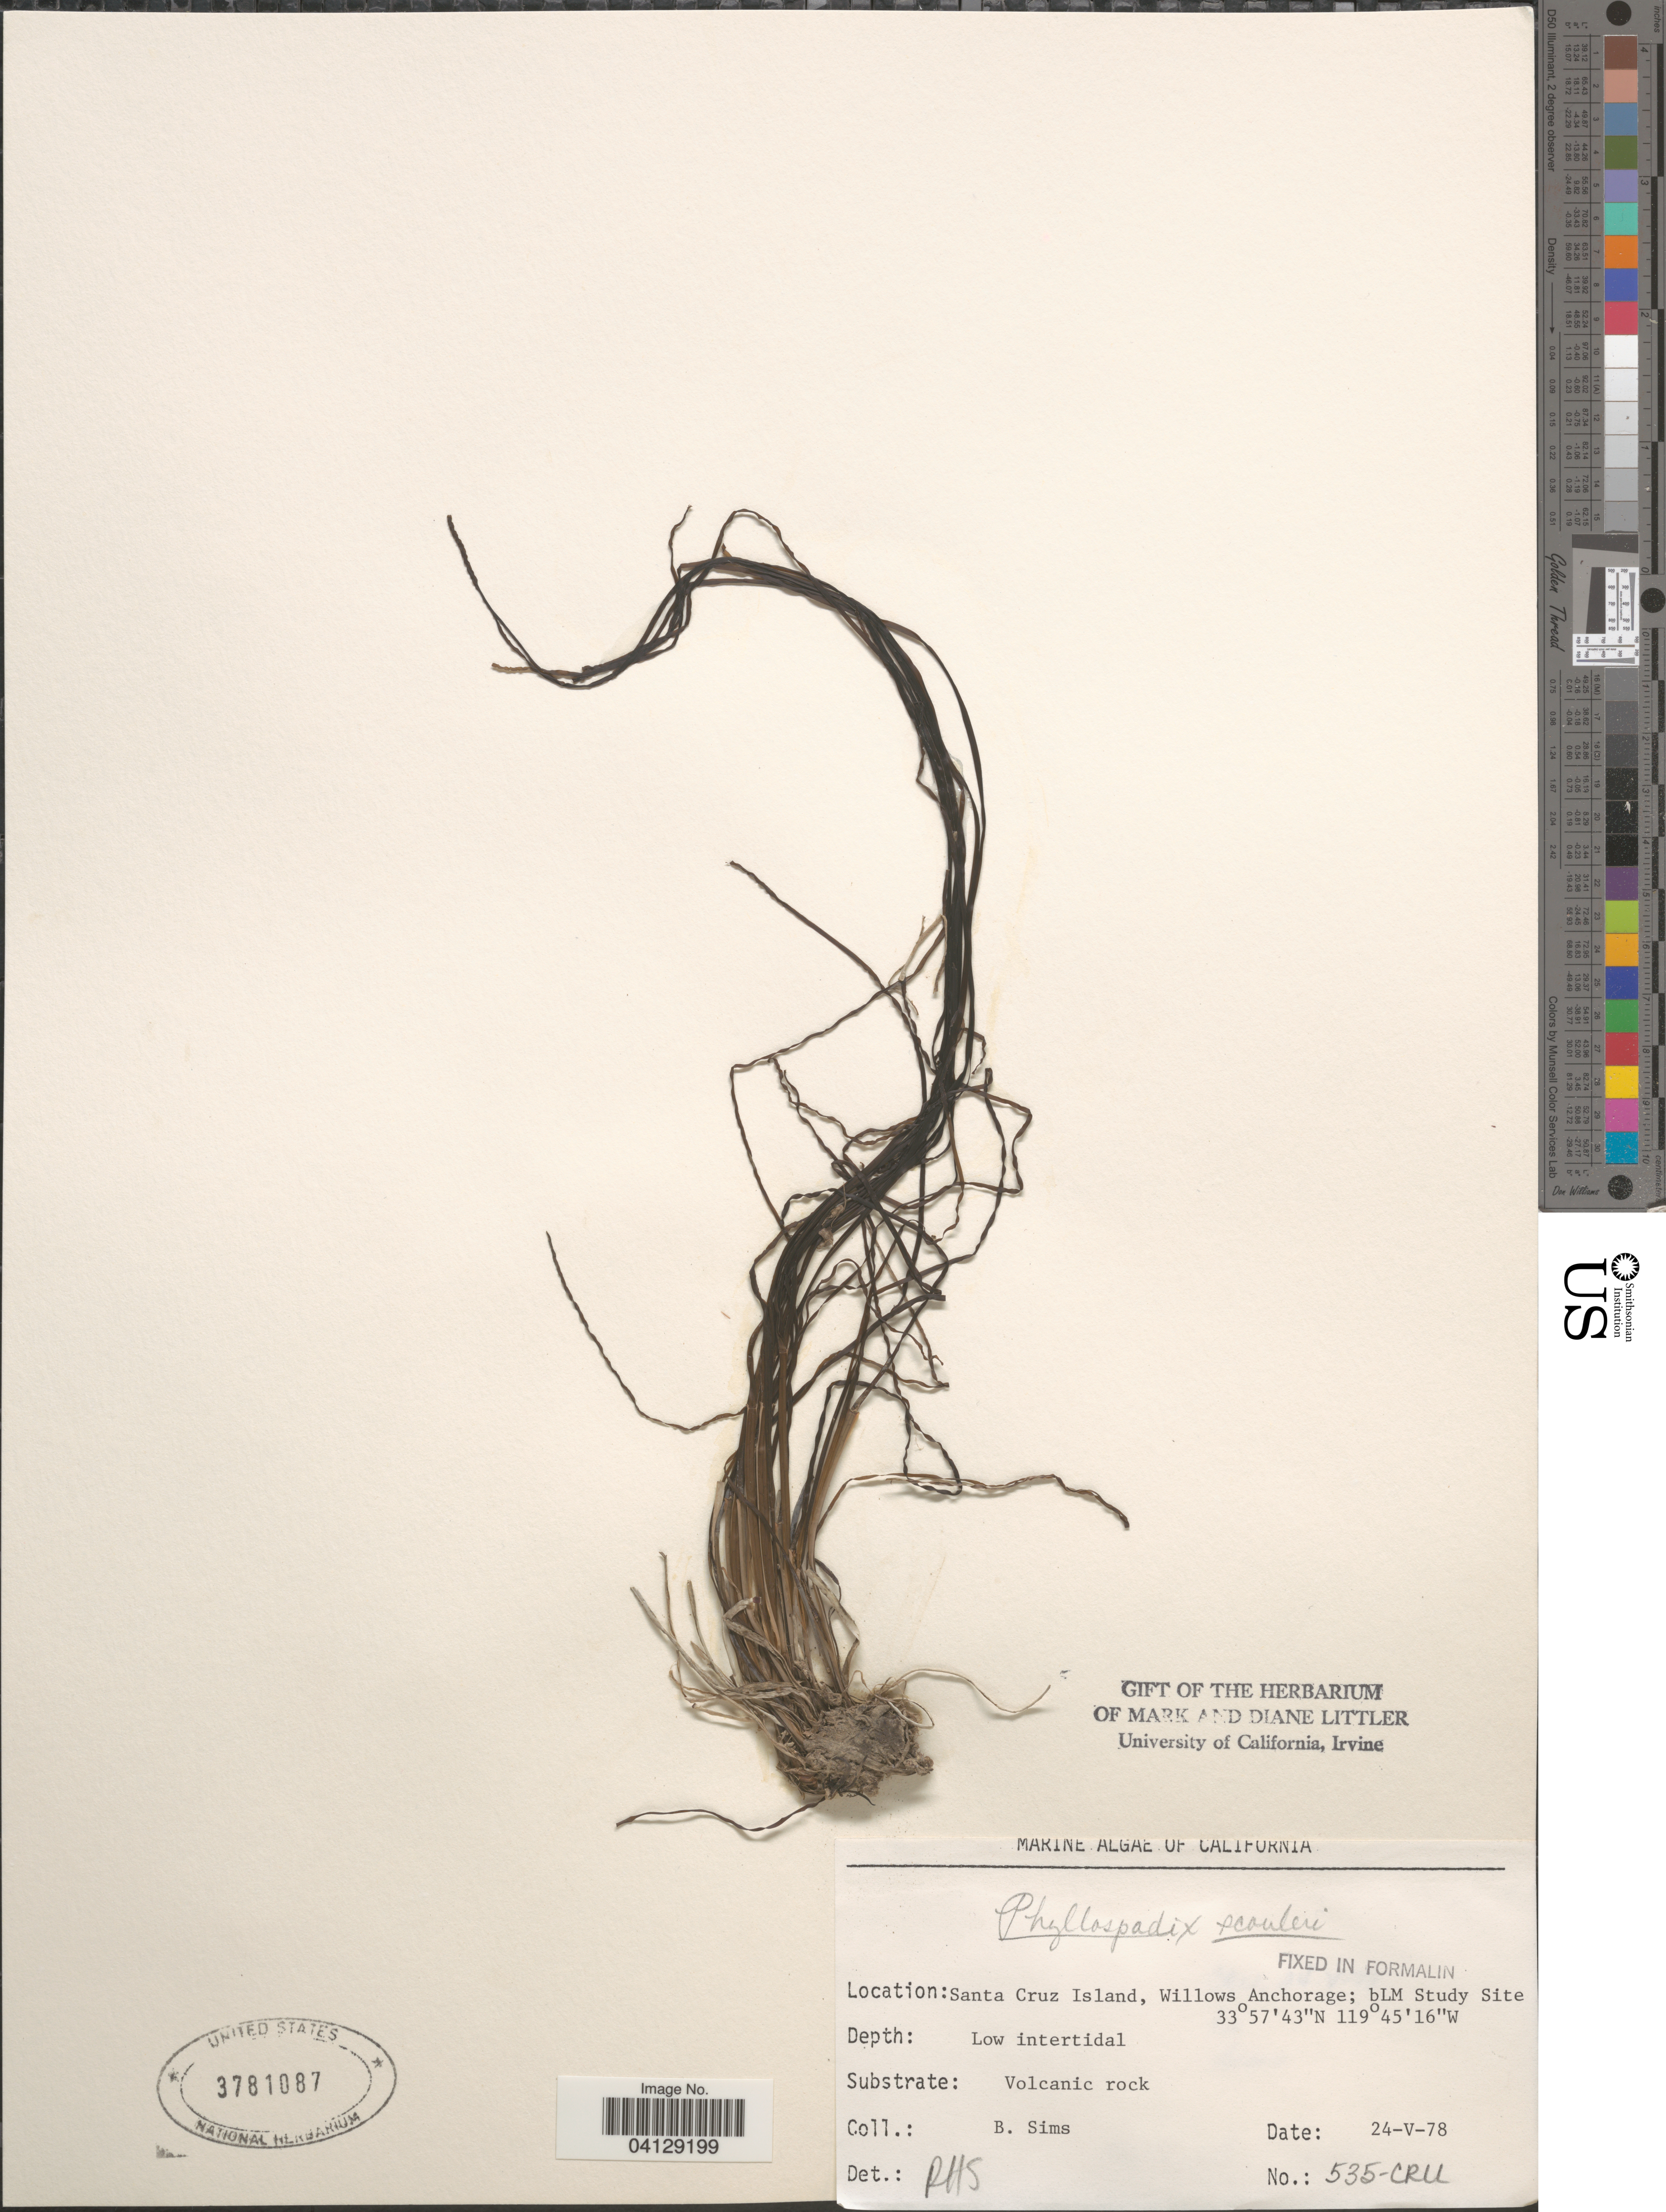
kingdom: Plantae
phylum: Tracheophyta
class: Liliopsida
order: Alismatales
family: Zosteraceae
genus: Phyllospadix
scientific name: Phyllospadix scouleri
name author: Hook.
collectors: B. Sims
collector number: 535-CRU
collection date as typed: Transcribed d/m/y: 24/5/78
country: United States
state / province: California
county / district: Santa Barbara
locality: Santa Cruz Island, Willows Anchorage; bLM Study Site.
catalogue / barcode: US 3781087